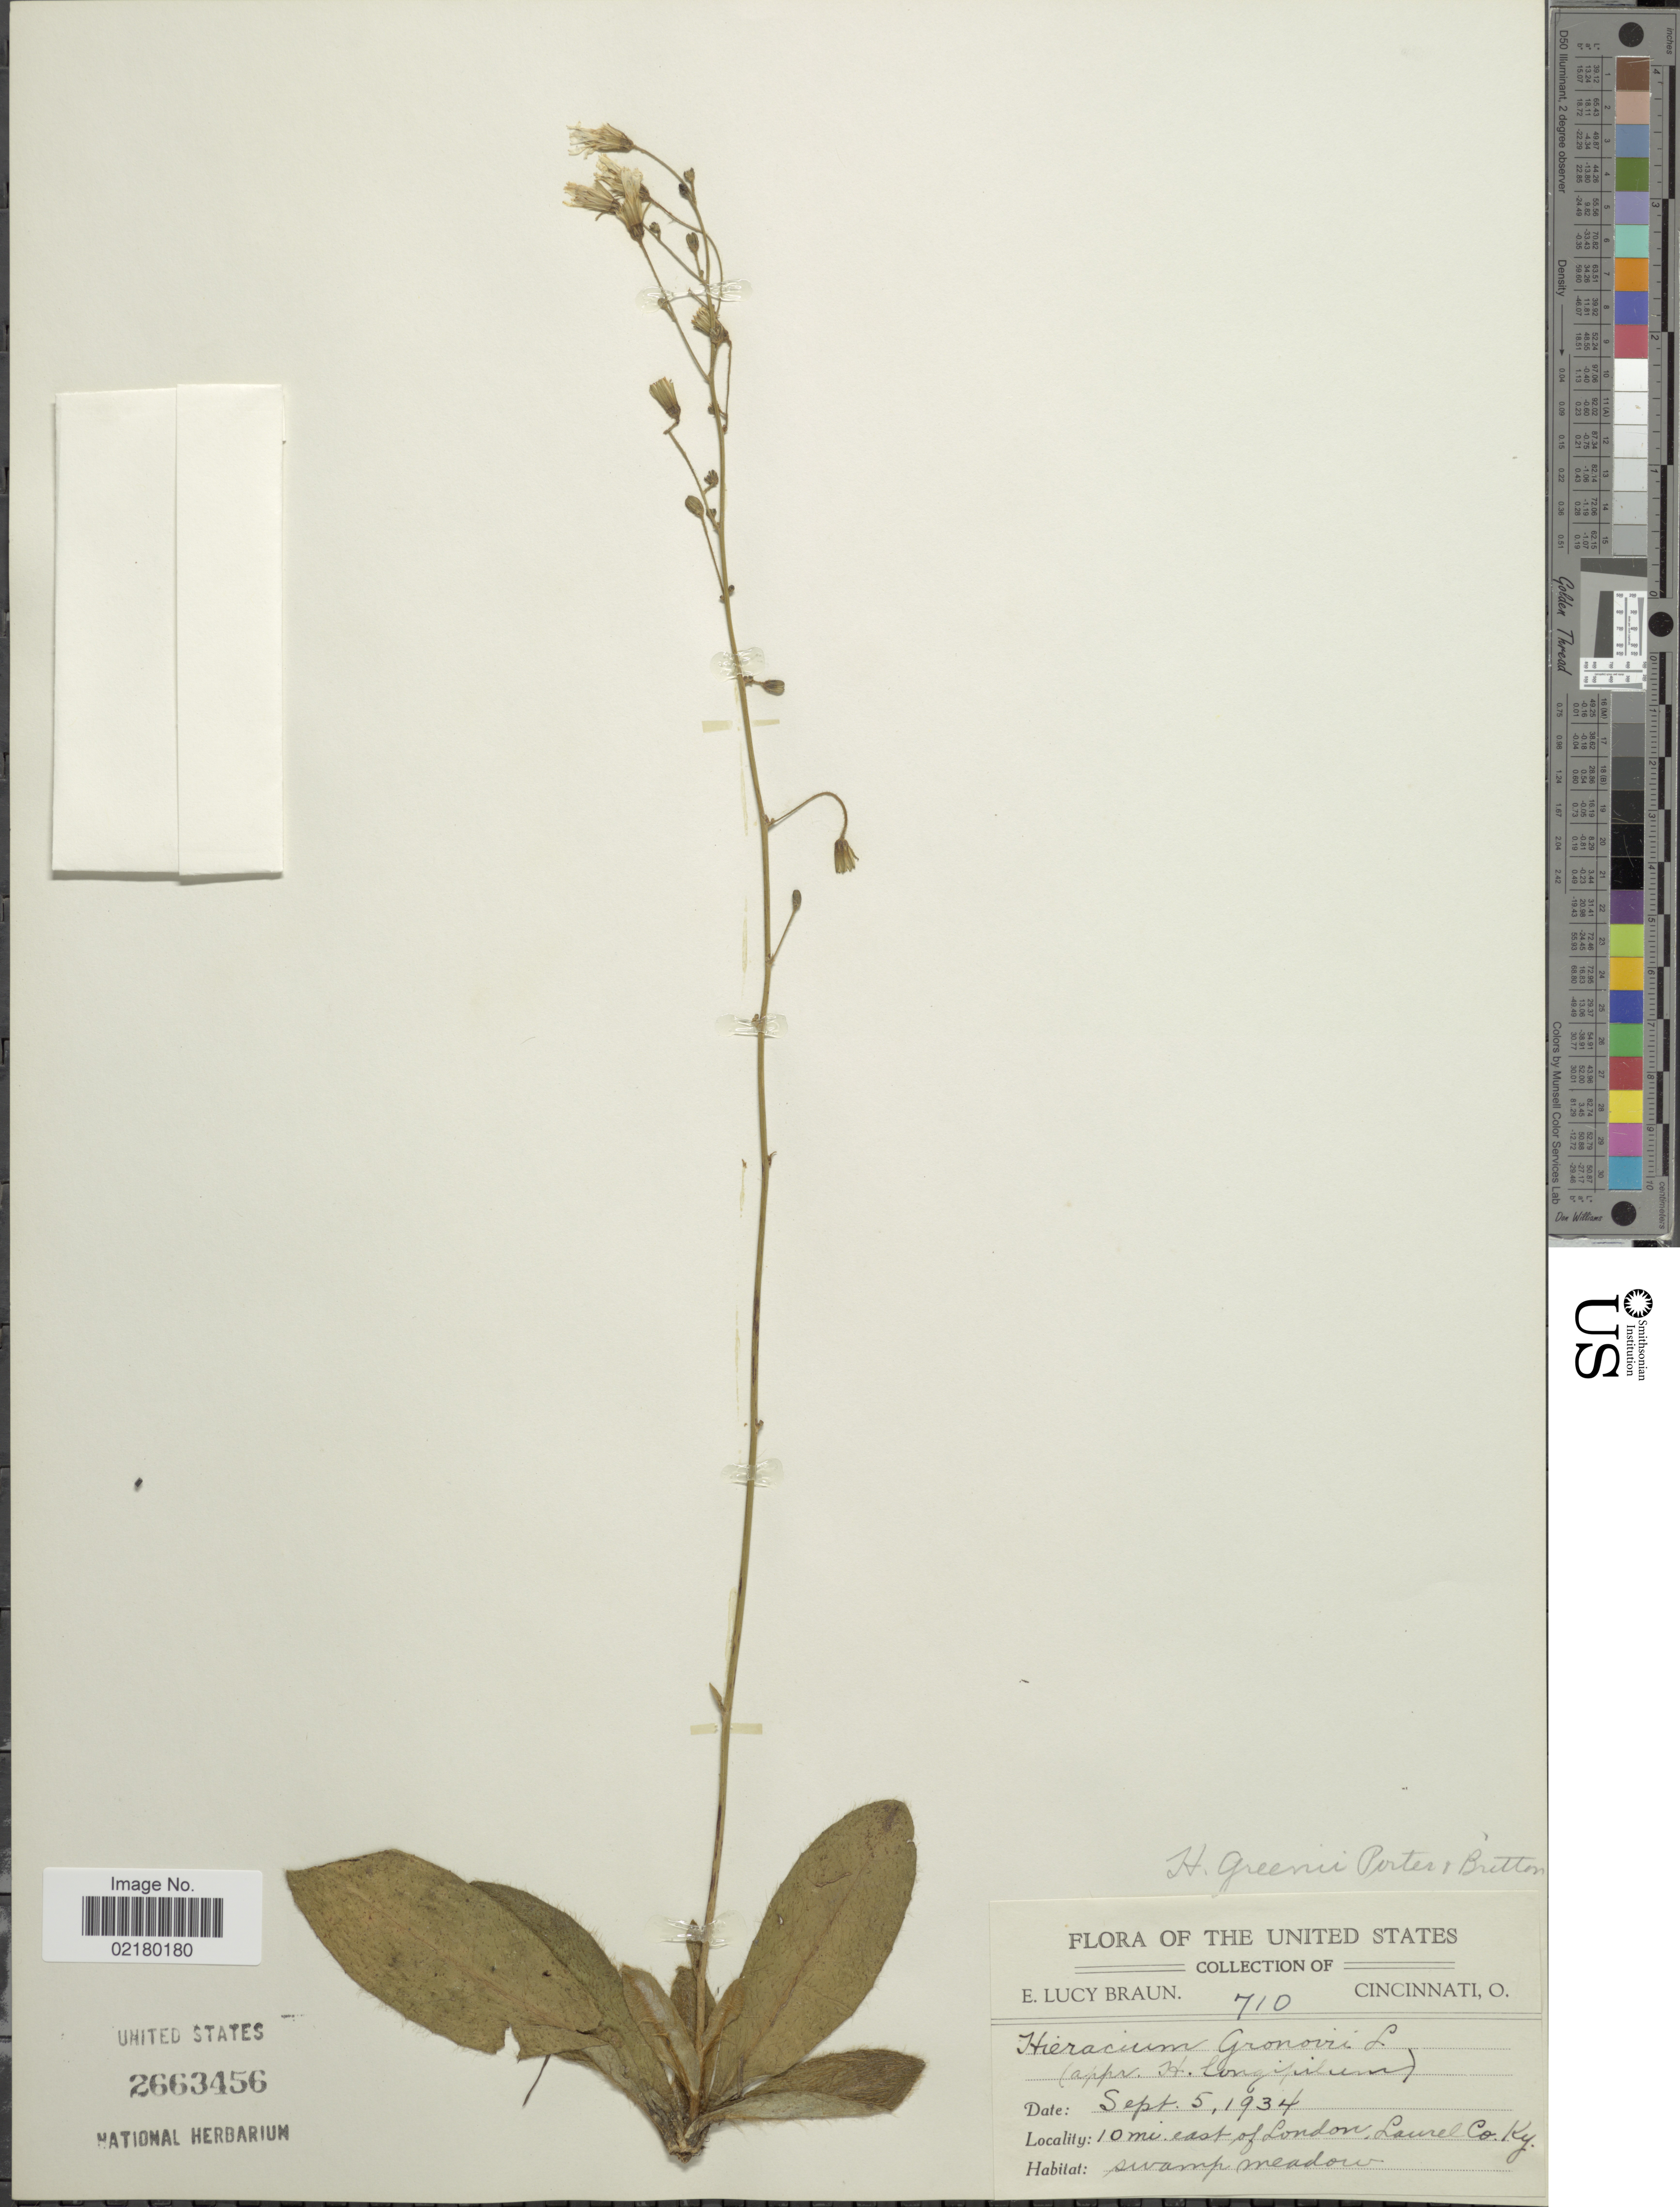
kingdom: Plantae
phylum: Tracheophyta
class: Magnoliopsida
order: Asterales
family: Asteraceae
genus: Hieracium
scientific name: Hieracium gronovii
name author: L.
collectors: E. L. Braun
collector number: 710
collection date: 1934-09-05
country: United States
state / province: Kentucky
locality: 10 mi east of London, Lunel Co, swamp meadow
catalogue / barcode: US 2663456